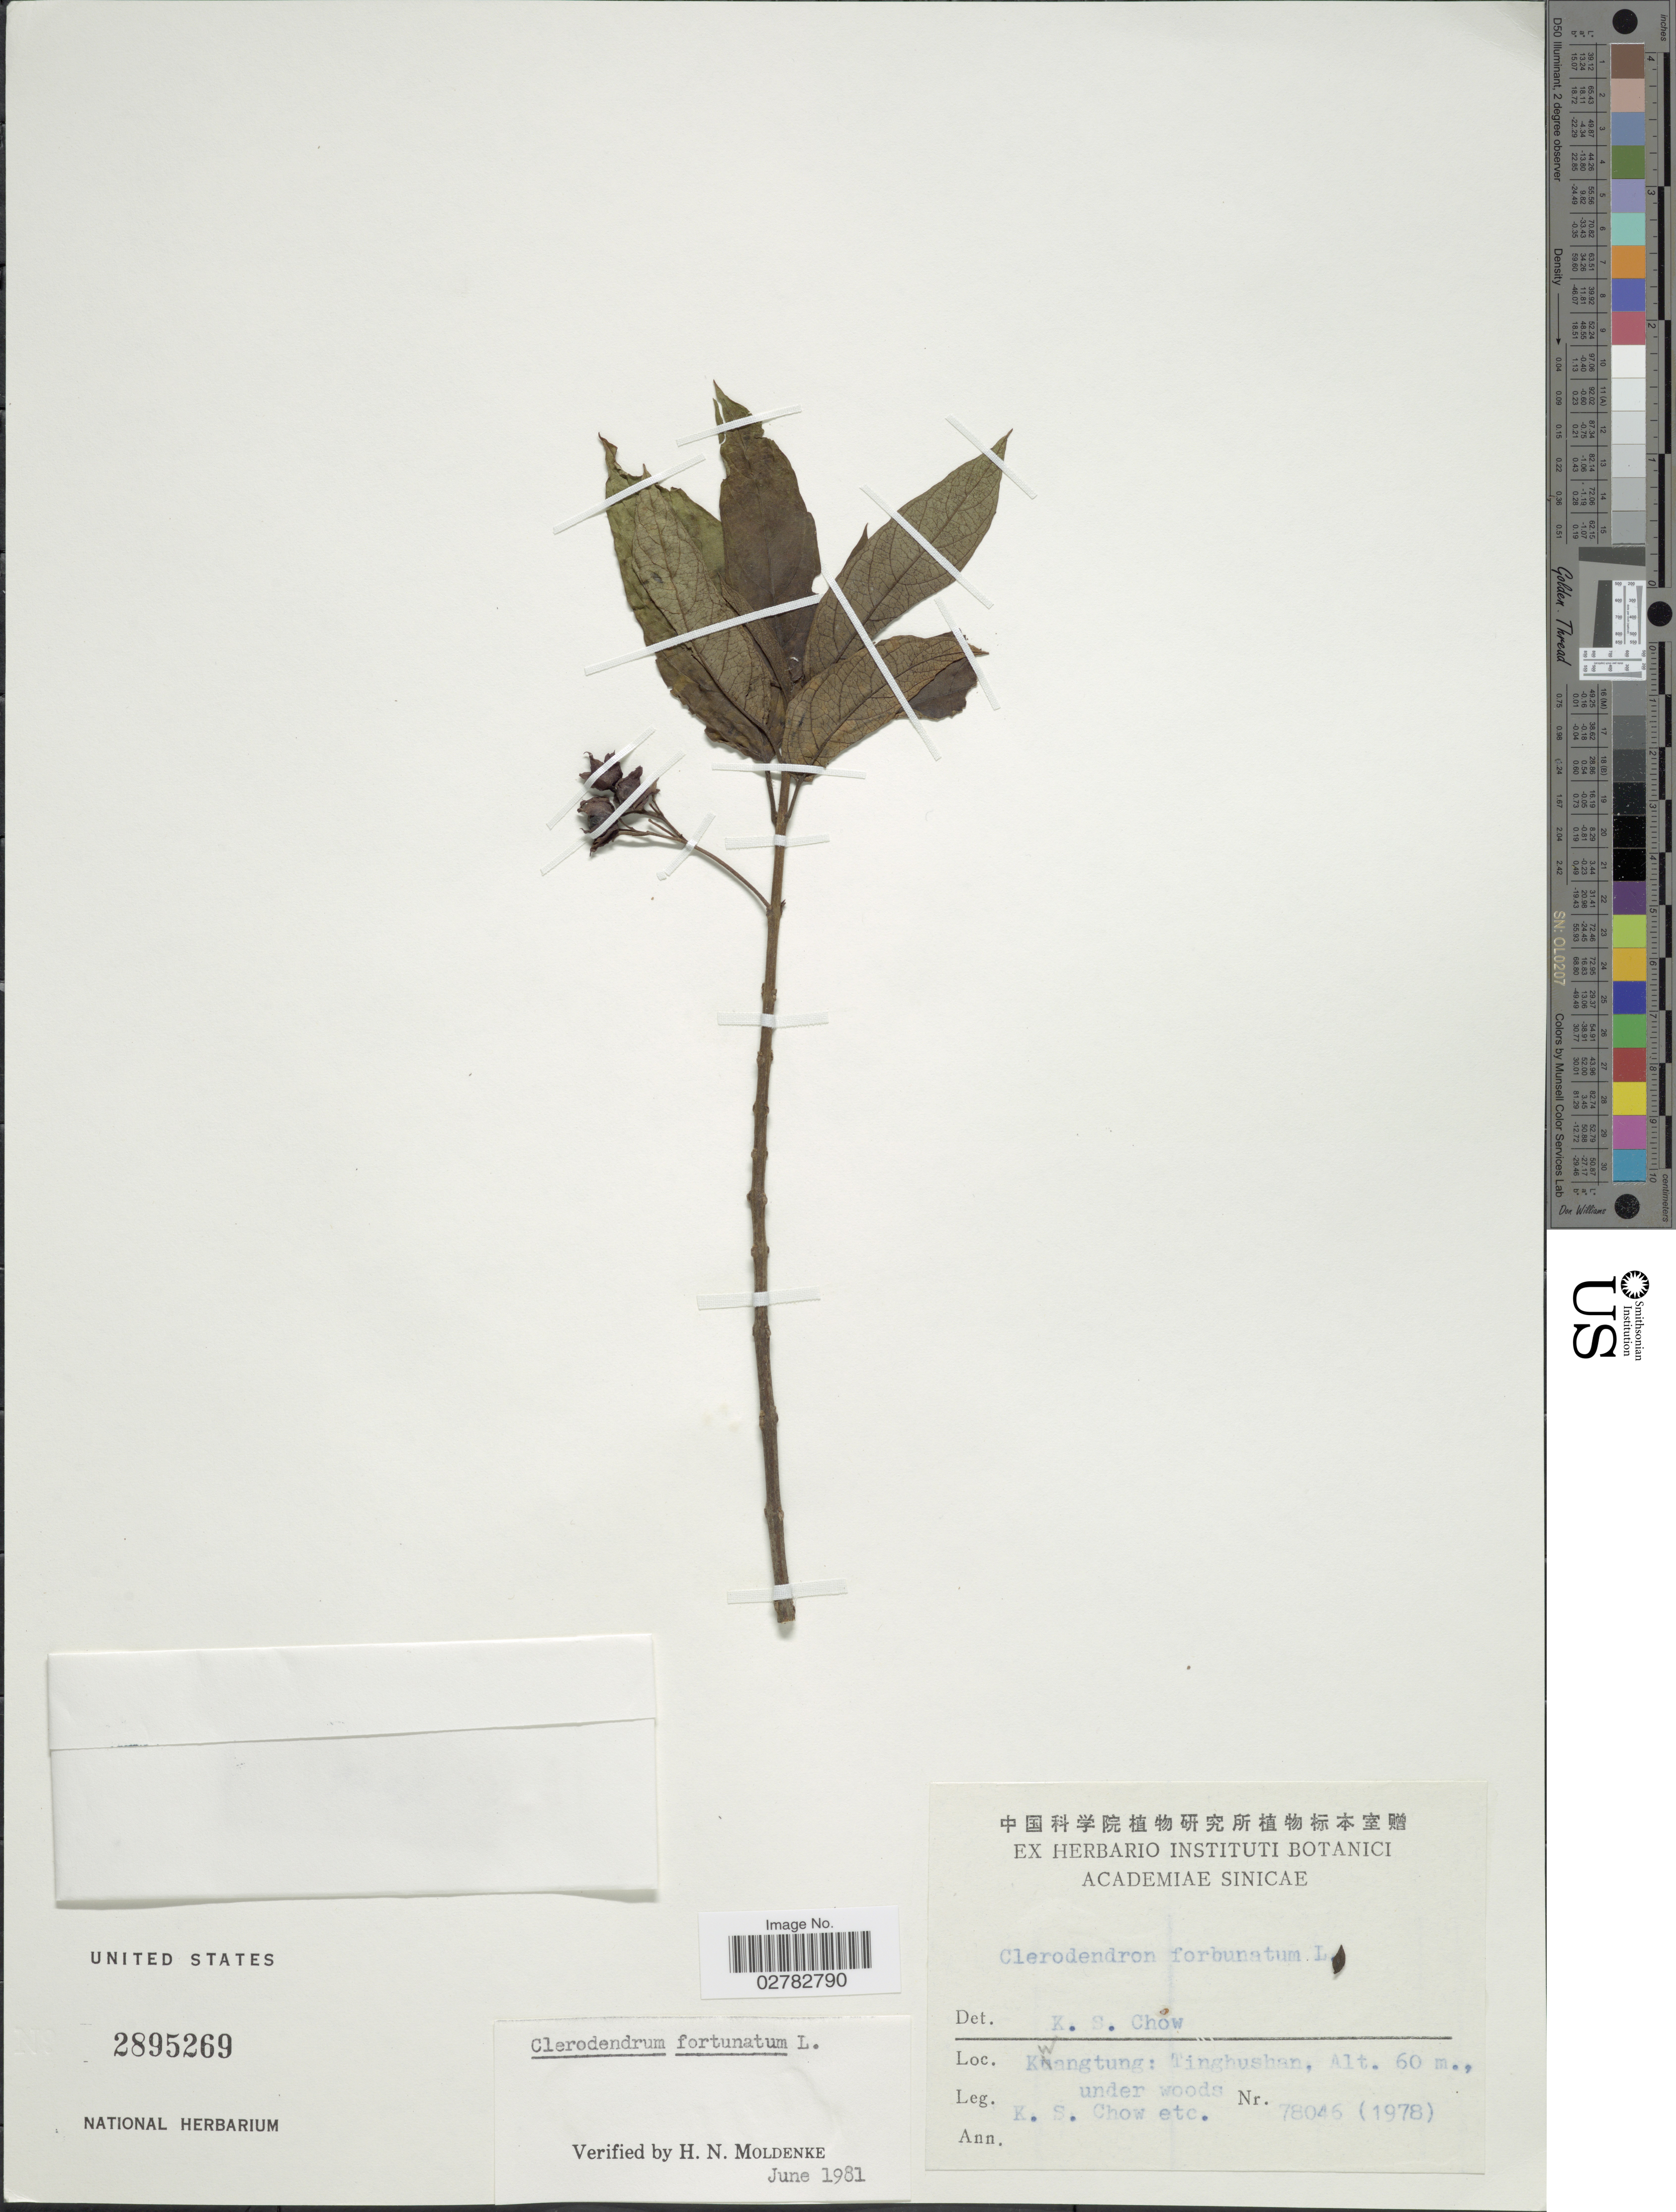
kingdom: Plantae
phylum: Tracheophyta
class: Magnoliopsida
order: Lamiales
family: Lamiaceae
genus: Clerodendrum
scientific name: Clerodendrum fortunatum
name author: L.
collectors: K. S. Chow & et al.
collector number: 78046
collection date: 1978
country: China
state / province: Guangdong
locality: Kwang Tung: Tinghushan.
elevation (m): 60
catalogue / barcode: US 2895269